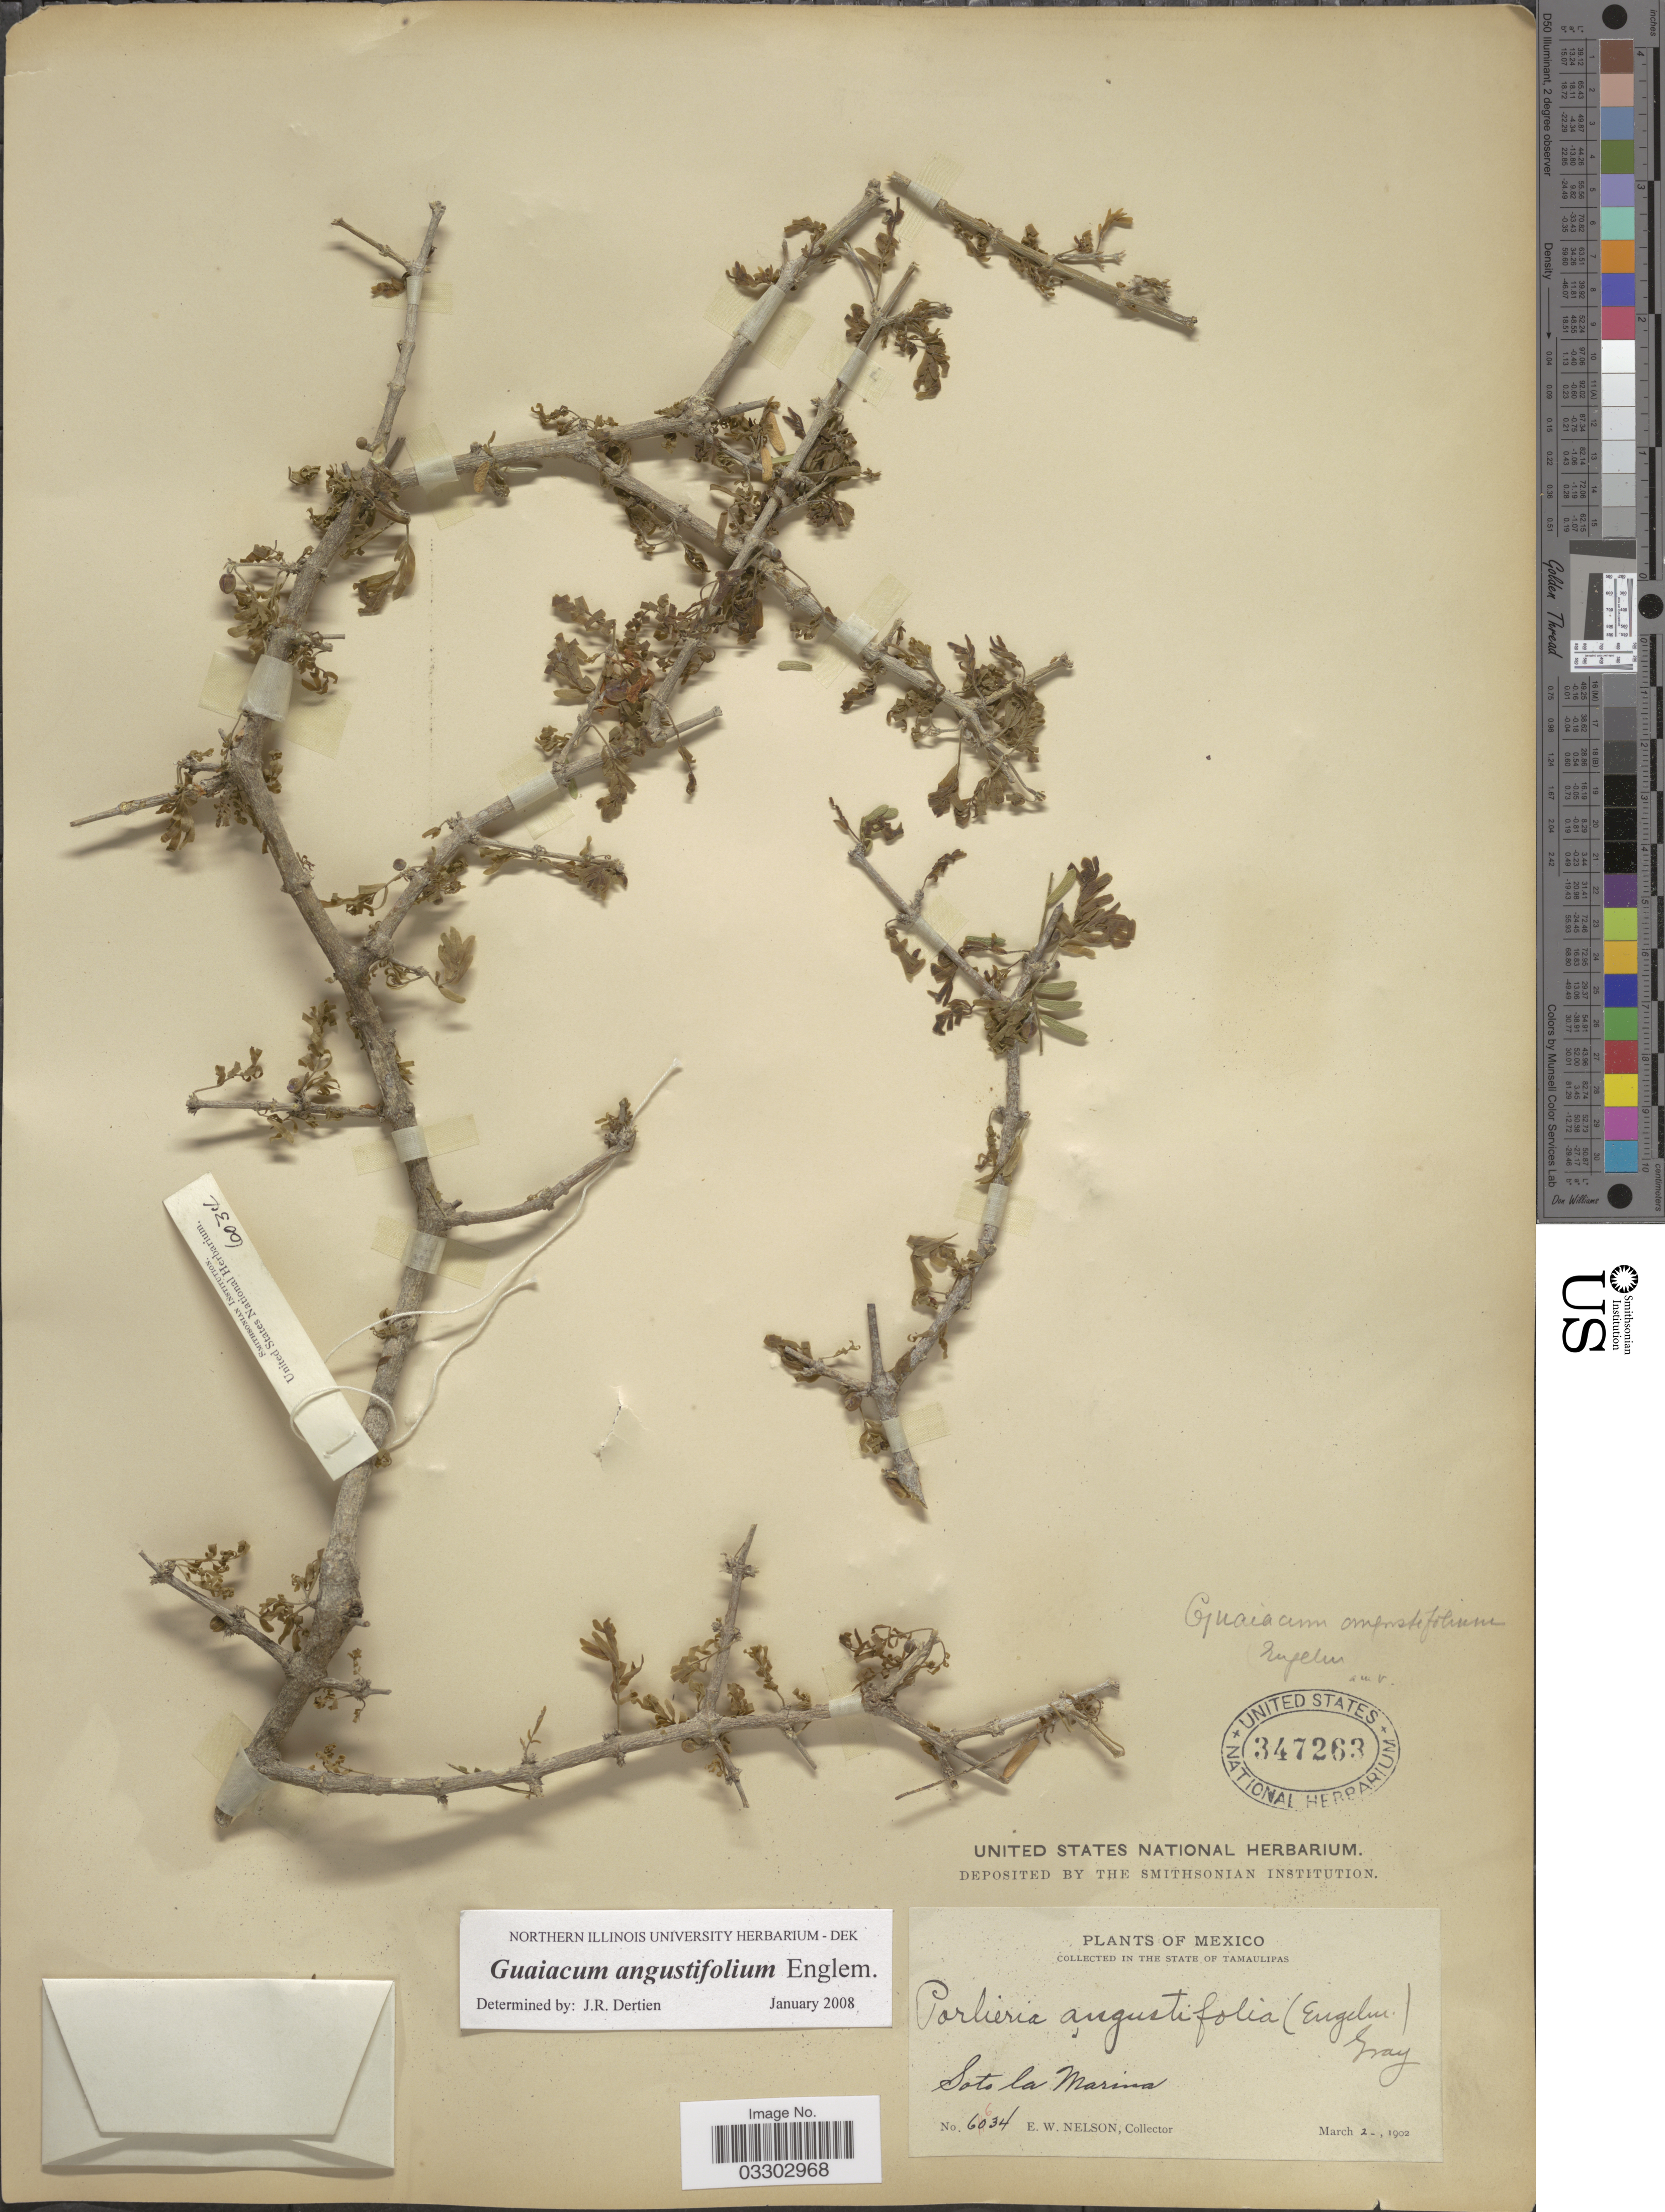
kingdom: Plantae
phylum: Tracheophyta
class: Magnoliopsida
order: Zygophyllales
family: Zygophyllaceae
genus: Guaiacum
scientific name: Guaiacum angustifolium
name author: Engelm.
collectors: E. W. Nelson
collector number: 6634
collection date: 1902-03-02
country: Mexico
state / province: Tamaulipas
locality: Soto la Marina.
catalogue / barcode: US 347263